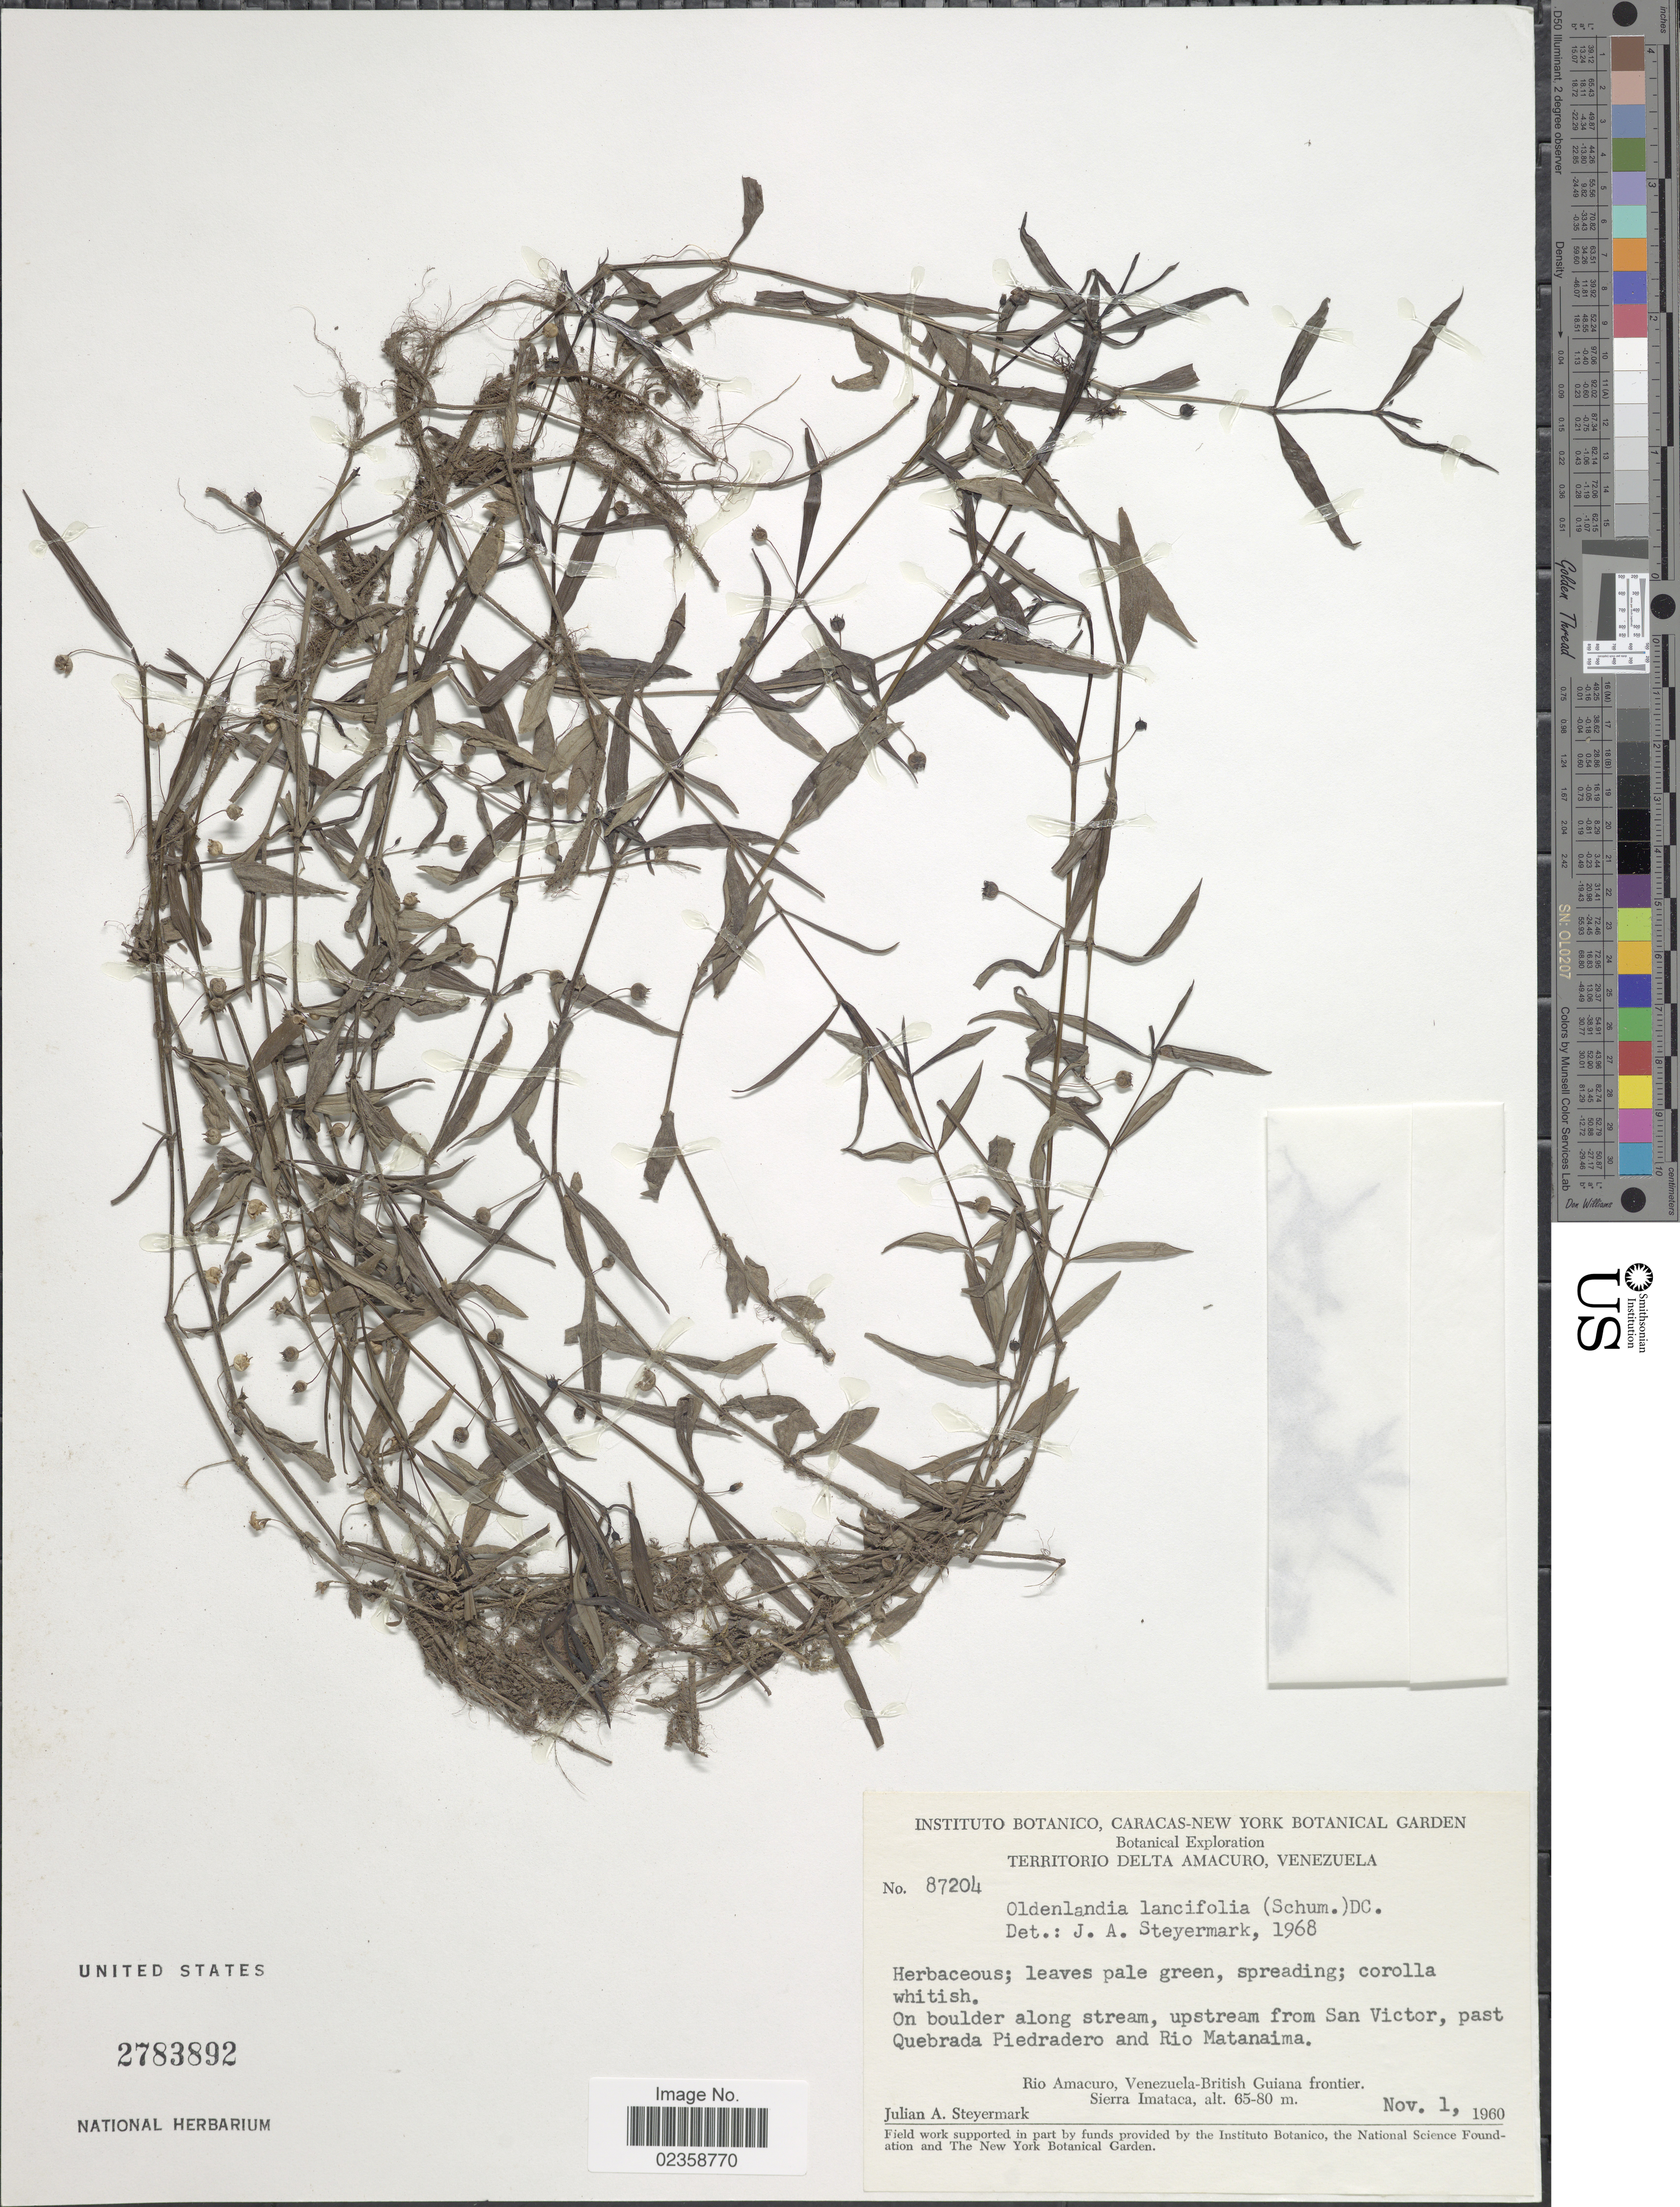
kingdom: Plantae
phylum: Tracheophyta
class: Magnoliopsida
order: Gentianales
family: Rubiaceae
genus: Oldenlandia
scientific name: Oldenlandia lancifolia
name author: (Schumach.) DC.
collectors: J. Steyermark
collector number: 87204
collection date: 1960-11-01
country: Venezuela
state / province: Delta Amacuro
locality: On boulder along stream, upstream from San Victor, past Quebrada Piedradero and Rio Matanaima. Rio Amacuro, Venezuela-British Guiana frontier. Sierra Imataca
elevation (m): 65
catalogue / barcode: US 2783892